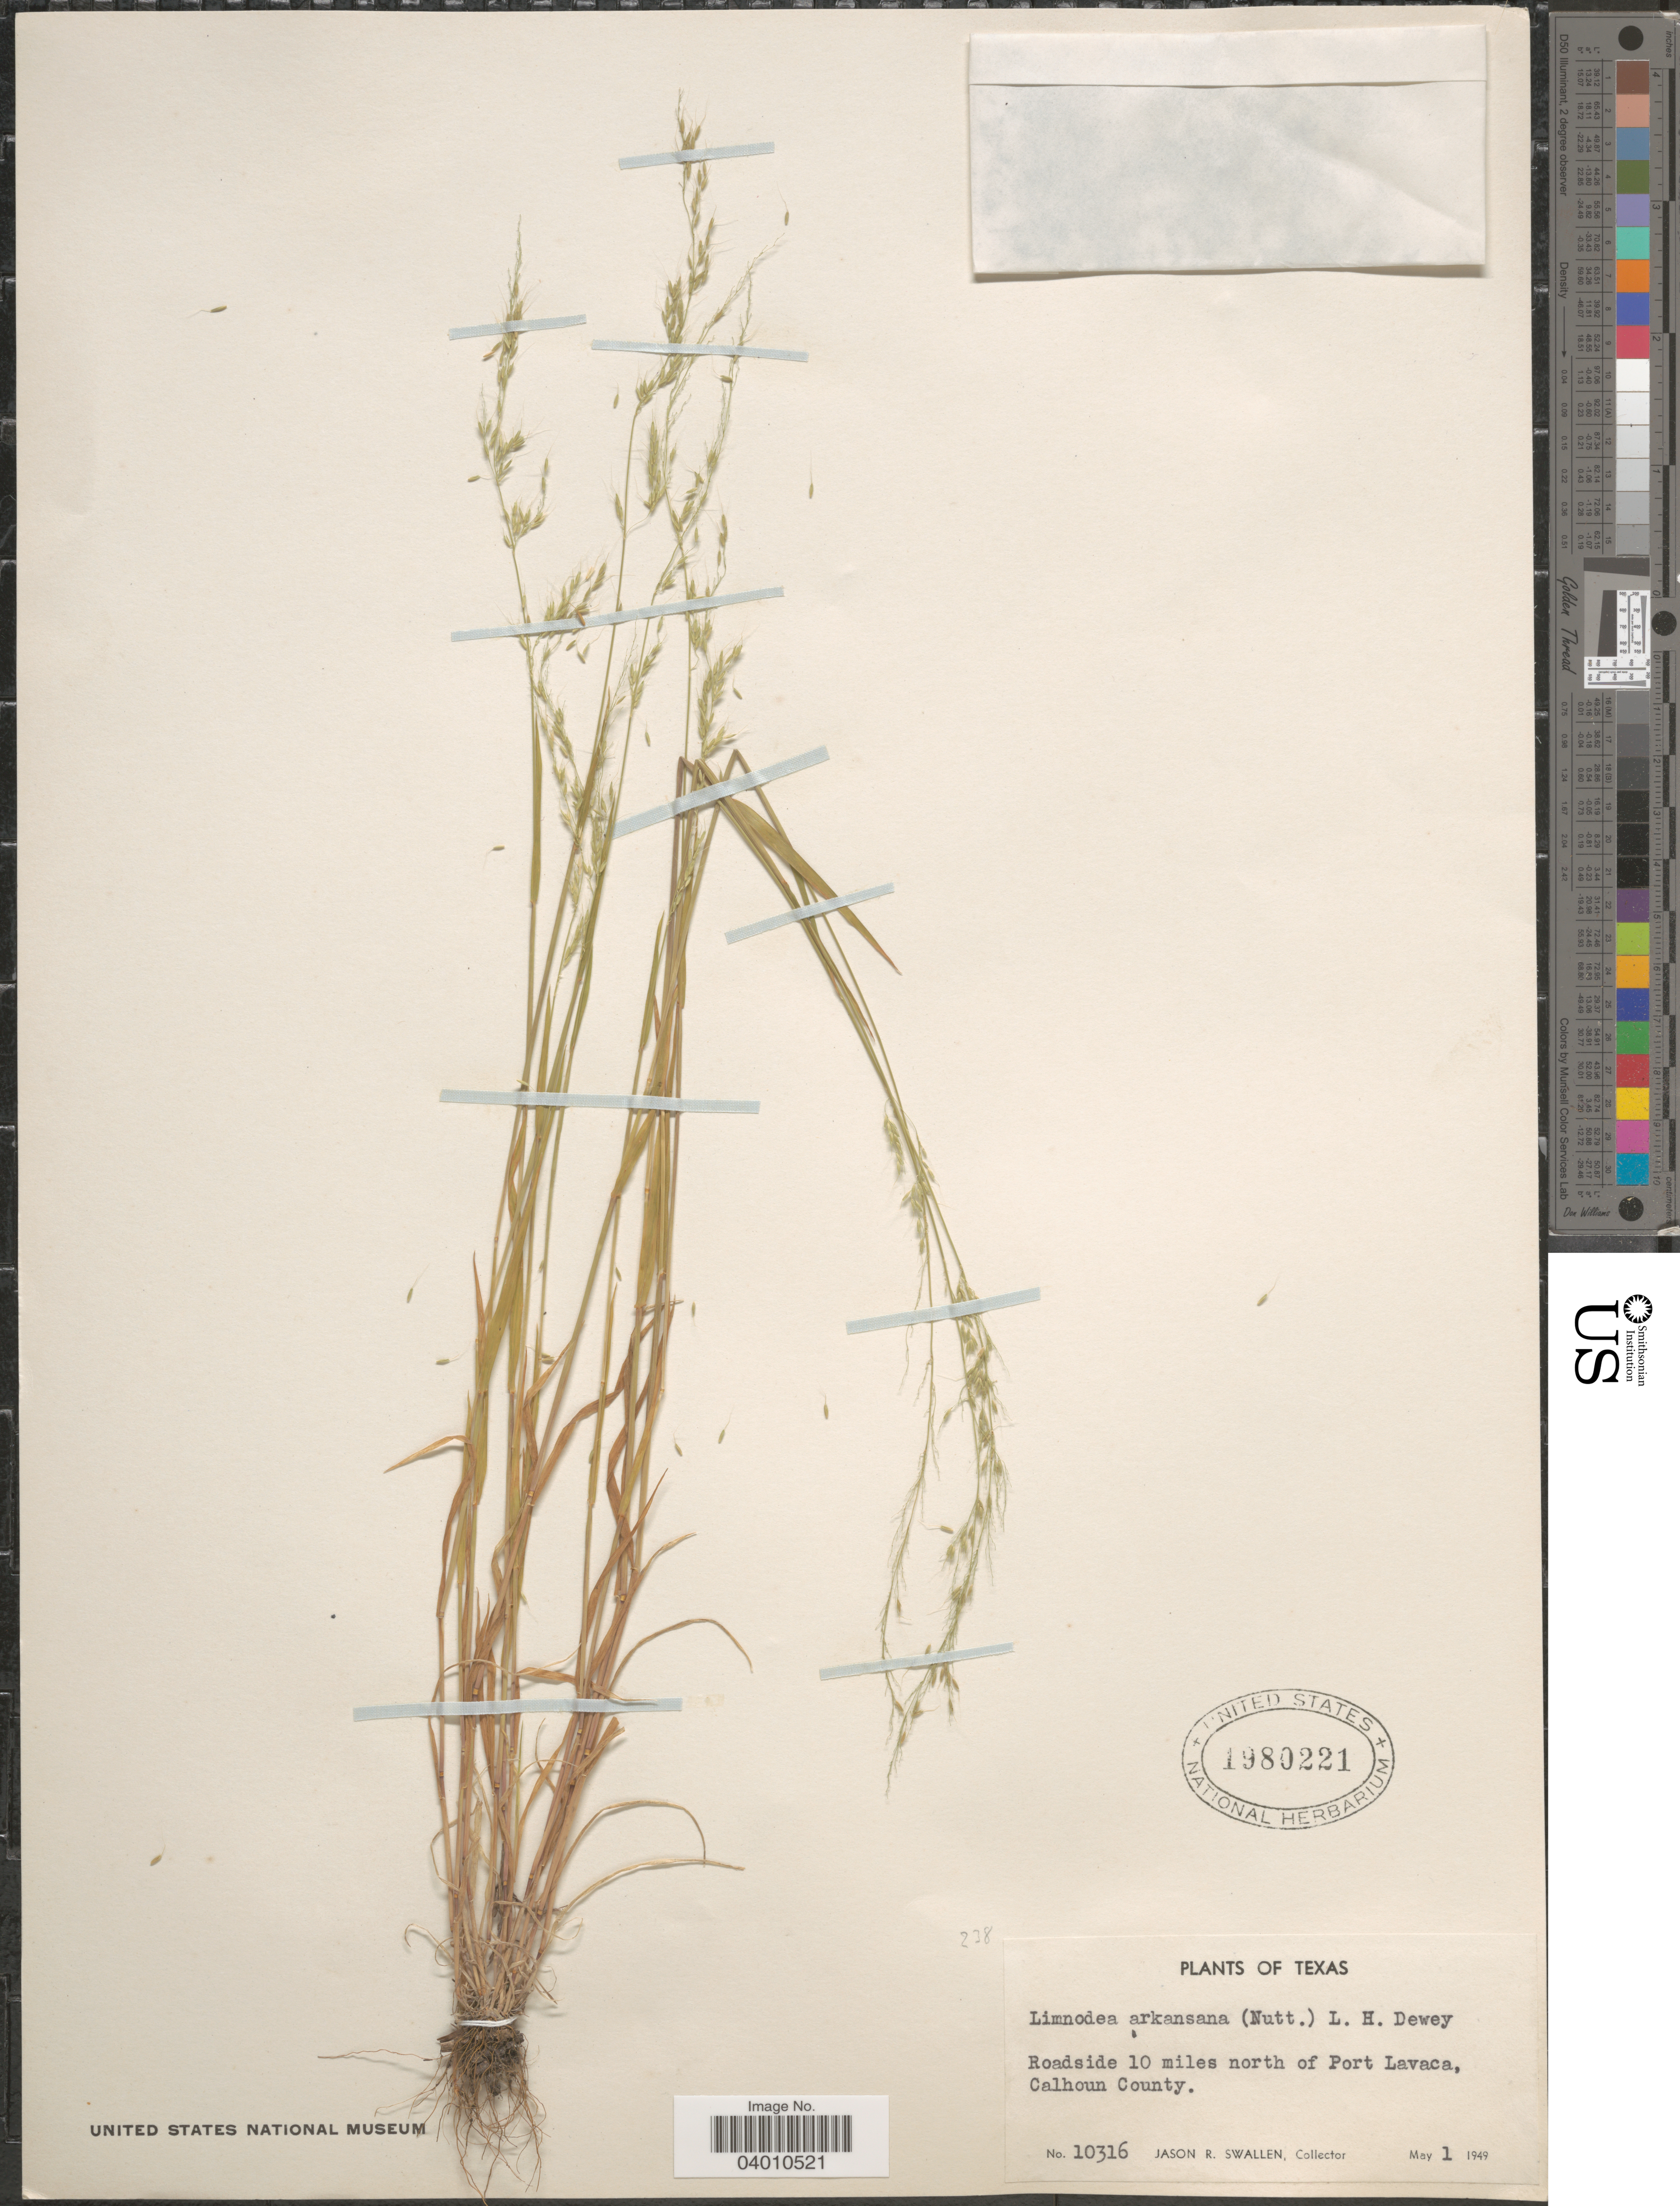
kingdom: Plantae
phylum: Tracheophyta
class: Liliopsida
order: Poales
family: Poaceae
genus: Limnodea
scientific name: Limnodea arkansana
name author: (Nutt.) L.H. Dewey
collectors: J. R. Swallen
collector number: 10316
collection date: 1949-05-01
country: United States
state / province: Texas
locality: Roadside 10 miles north of Port Lavaca, Calhoun County.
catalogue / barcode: US 1980221